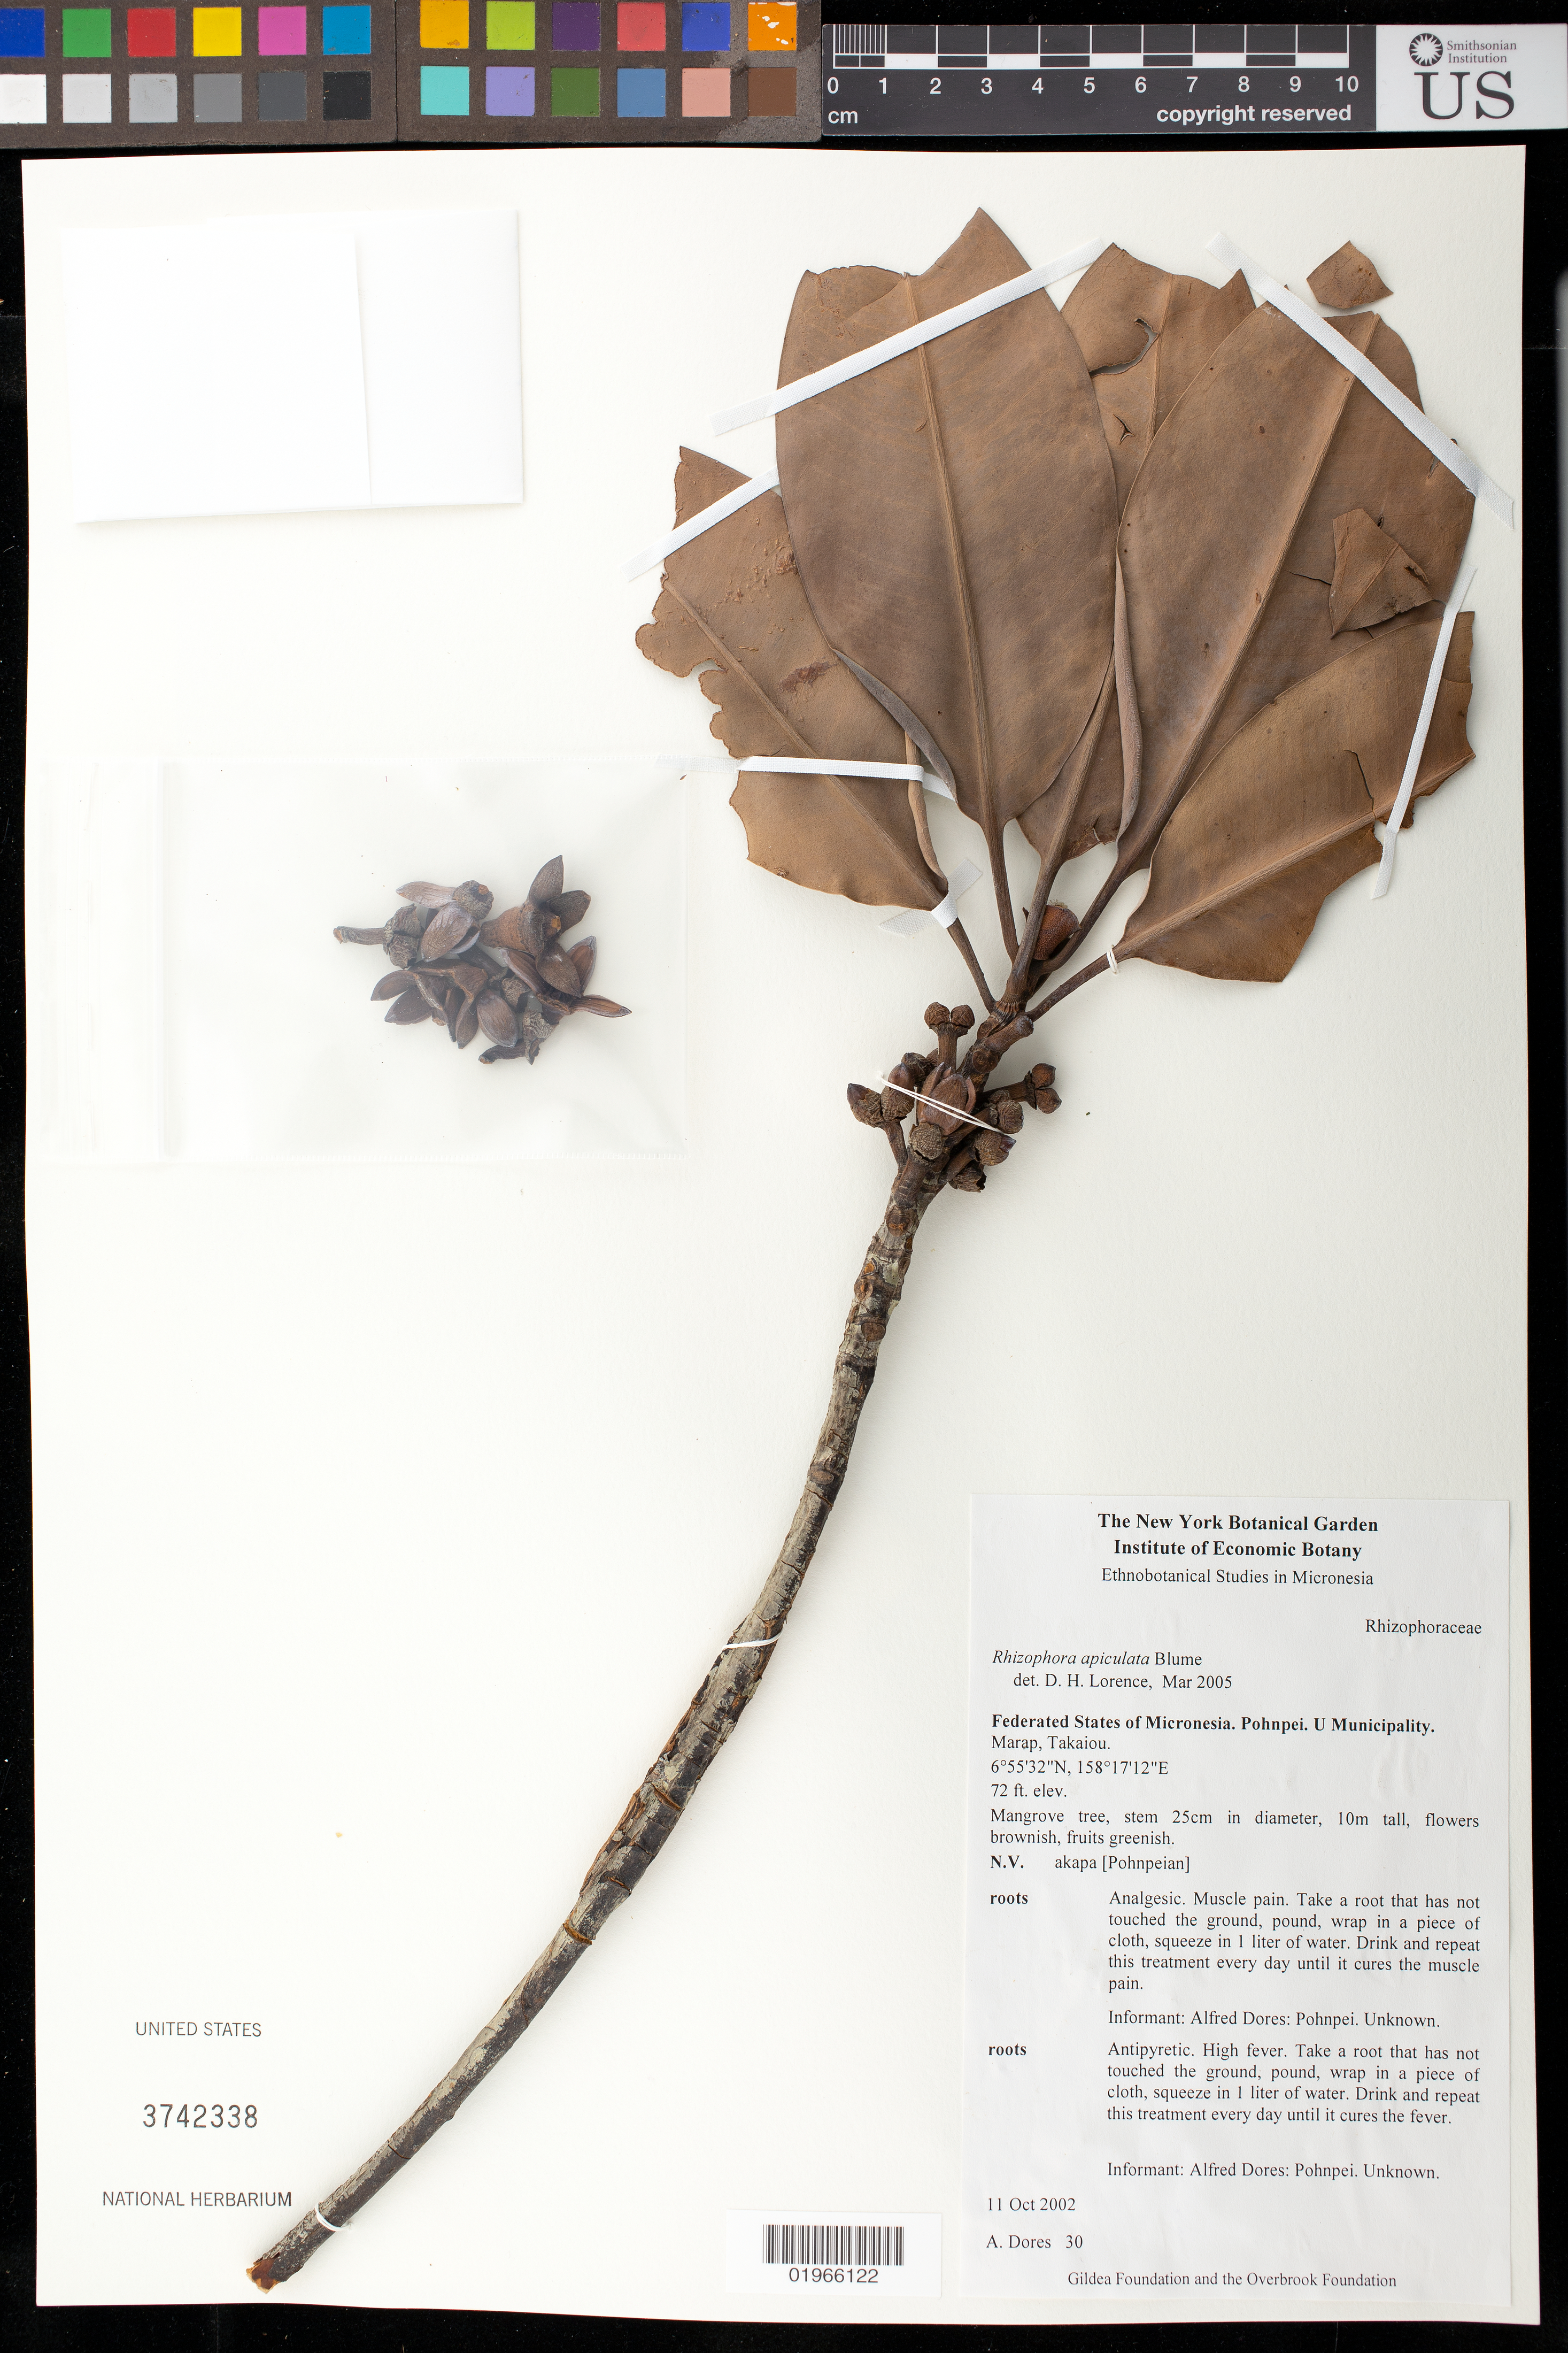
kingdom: Plantae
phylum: Tracheophyta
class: Magnoliopsida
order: Malpighiales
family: Rhizophoraceae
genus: Rhizophora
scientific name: Rhizophora apiculata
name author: Blume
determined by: Lorence, David H., (PTBG), National Tropical Botanical Garden (UNITED STATES)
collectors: A. Dores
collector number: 30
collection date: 2002-10-11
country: Micronesia, Federated States of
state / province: Pohnpei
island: Pohnpei [Ponape]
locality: U Municipality, Marap, Takaiou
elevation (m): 22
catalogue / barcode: US 3742338